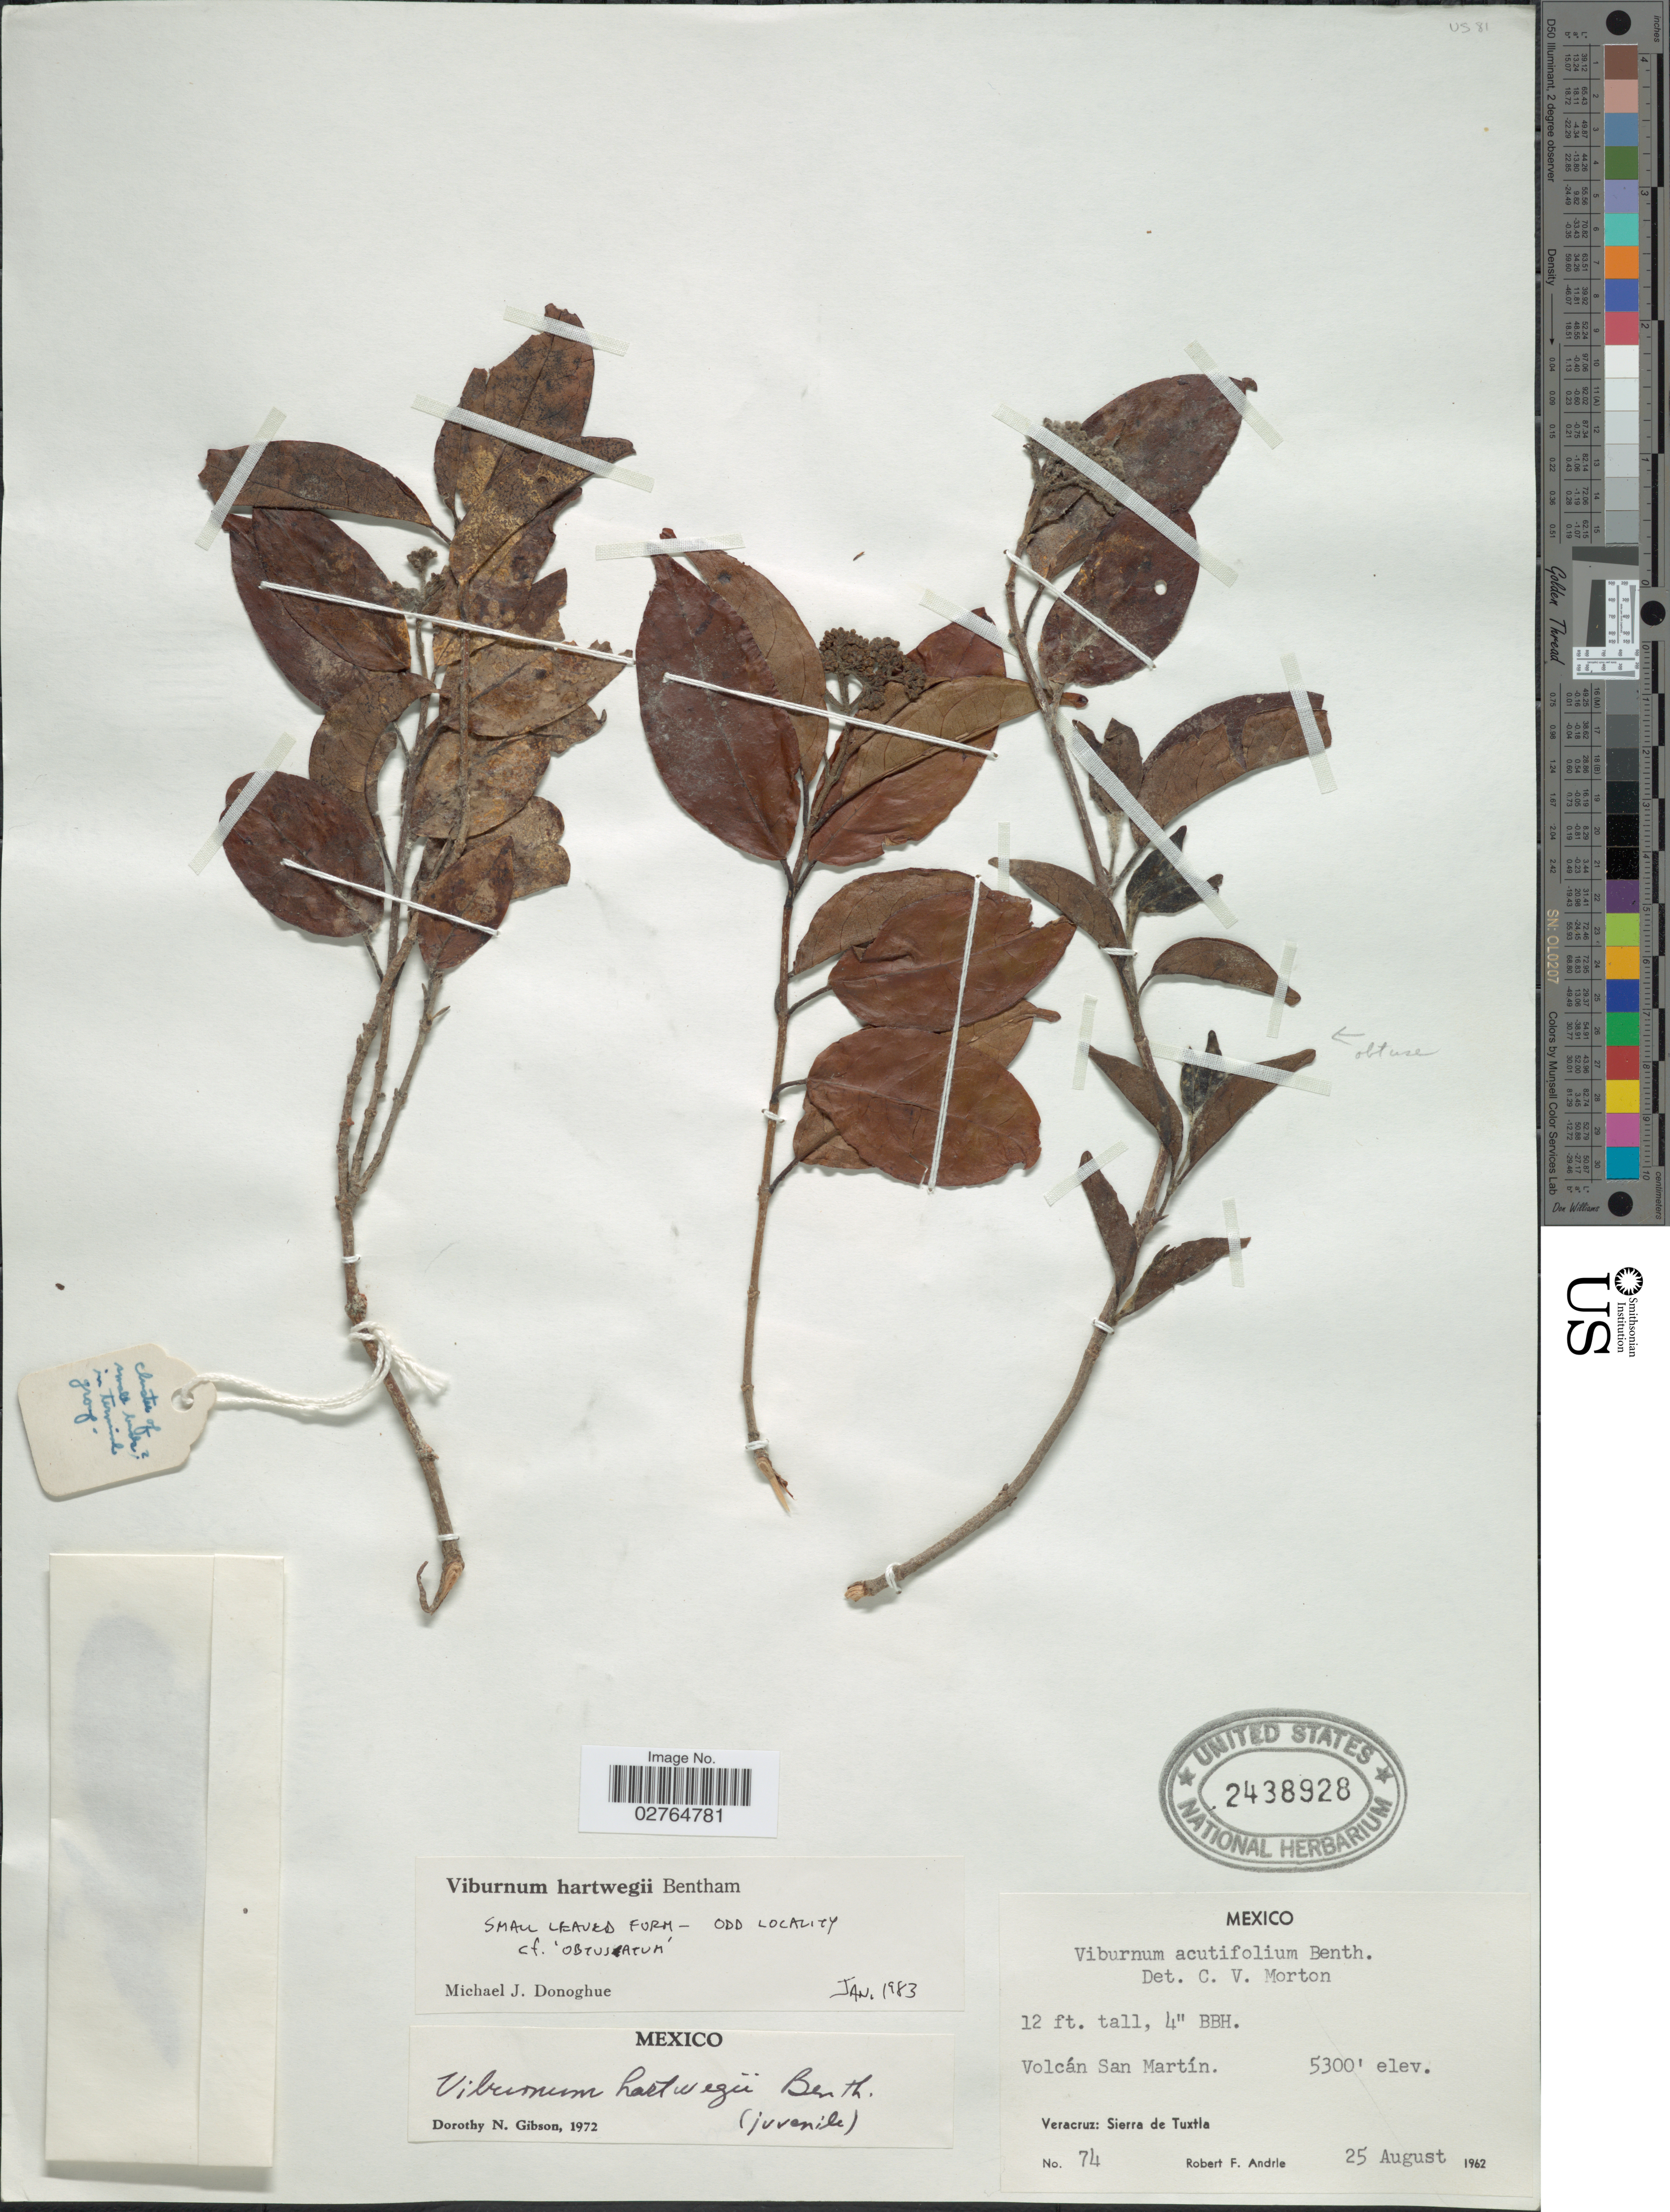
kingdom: Plantae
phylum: Tracheophyta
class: Magnoliopsida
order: Dipsacales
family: Viburnaceae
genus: Viburnum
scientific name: Viburnum hartwegii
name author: Benth.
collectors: R. Andrle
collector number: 74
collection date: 1962-08-25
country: Mexico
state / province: Veracruz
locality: Volcán San Martín. Sierra de Tuxtla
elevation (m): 1615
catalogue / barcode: US 2438928